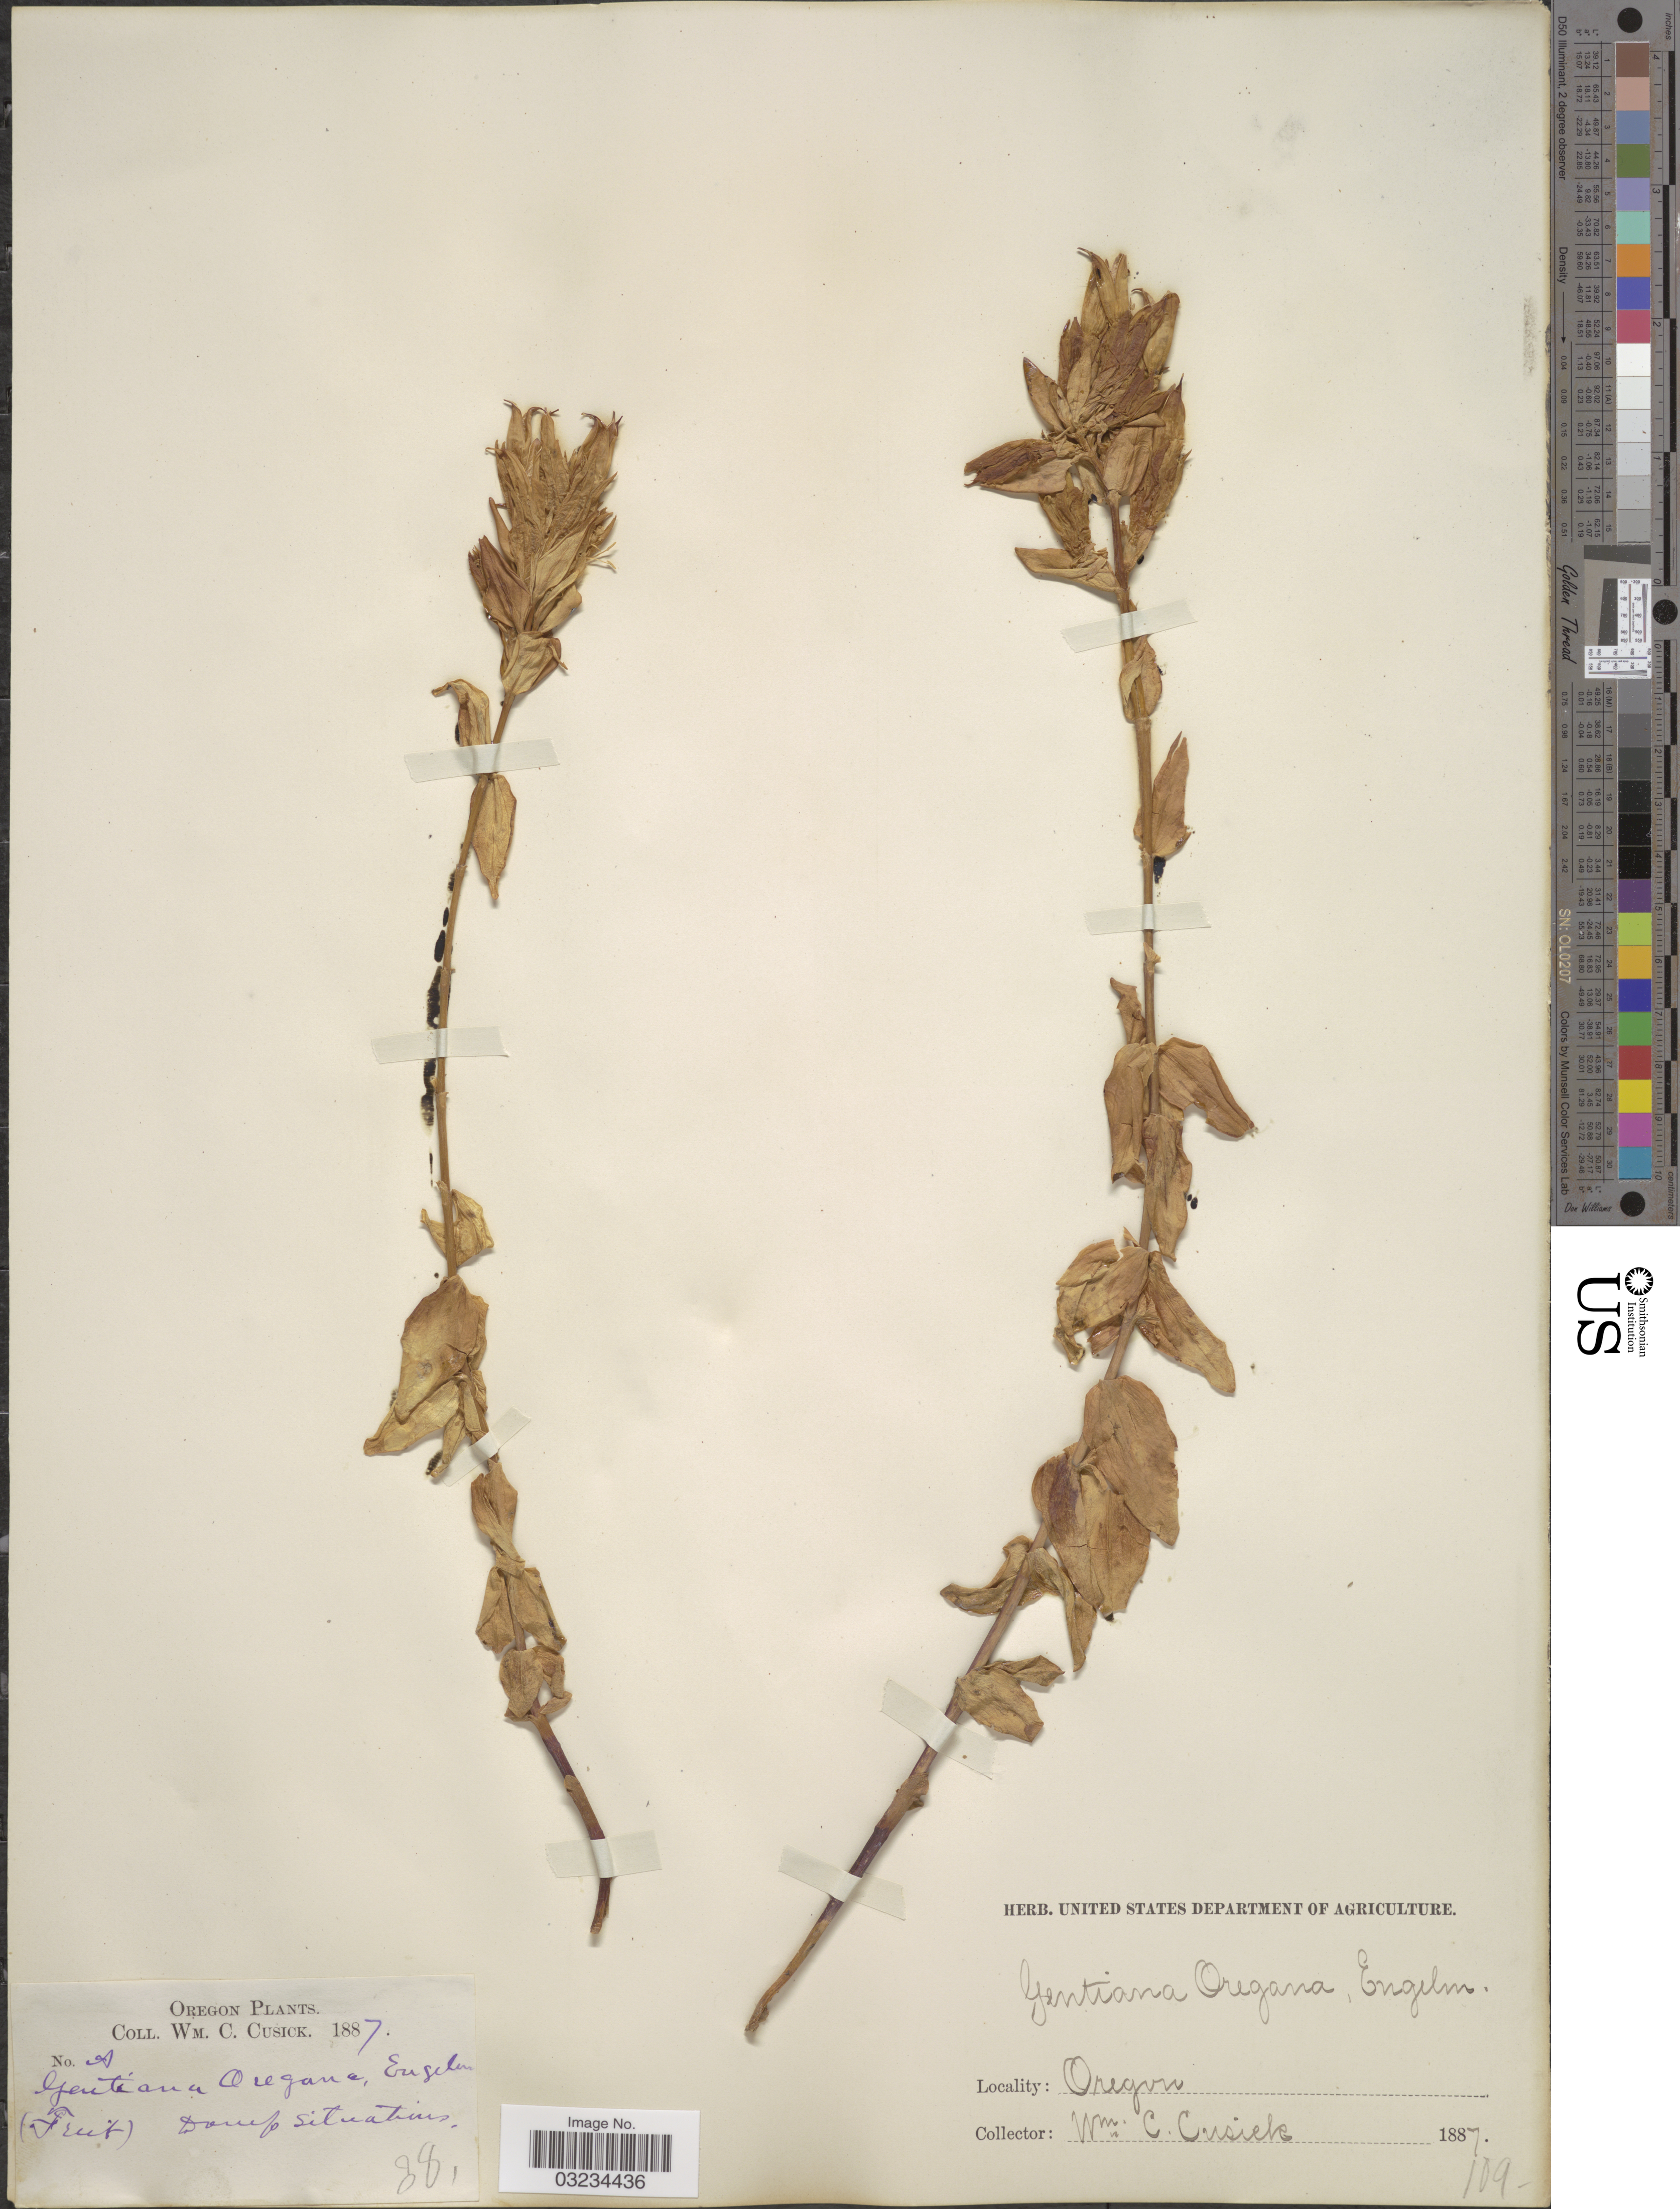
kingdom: Plantae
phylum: Tracheophyta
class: Magnoliopsida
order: Gentianales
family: Gentianaceae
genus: Gentiana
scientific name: Gentiana oregana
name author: Engelm. ex A. Gray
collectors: W. C. Cusick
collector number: A?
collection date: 1887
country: United States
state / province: Oregon